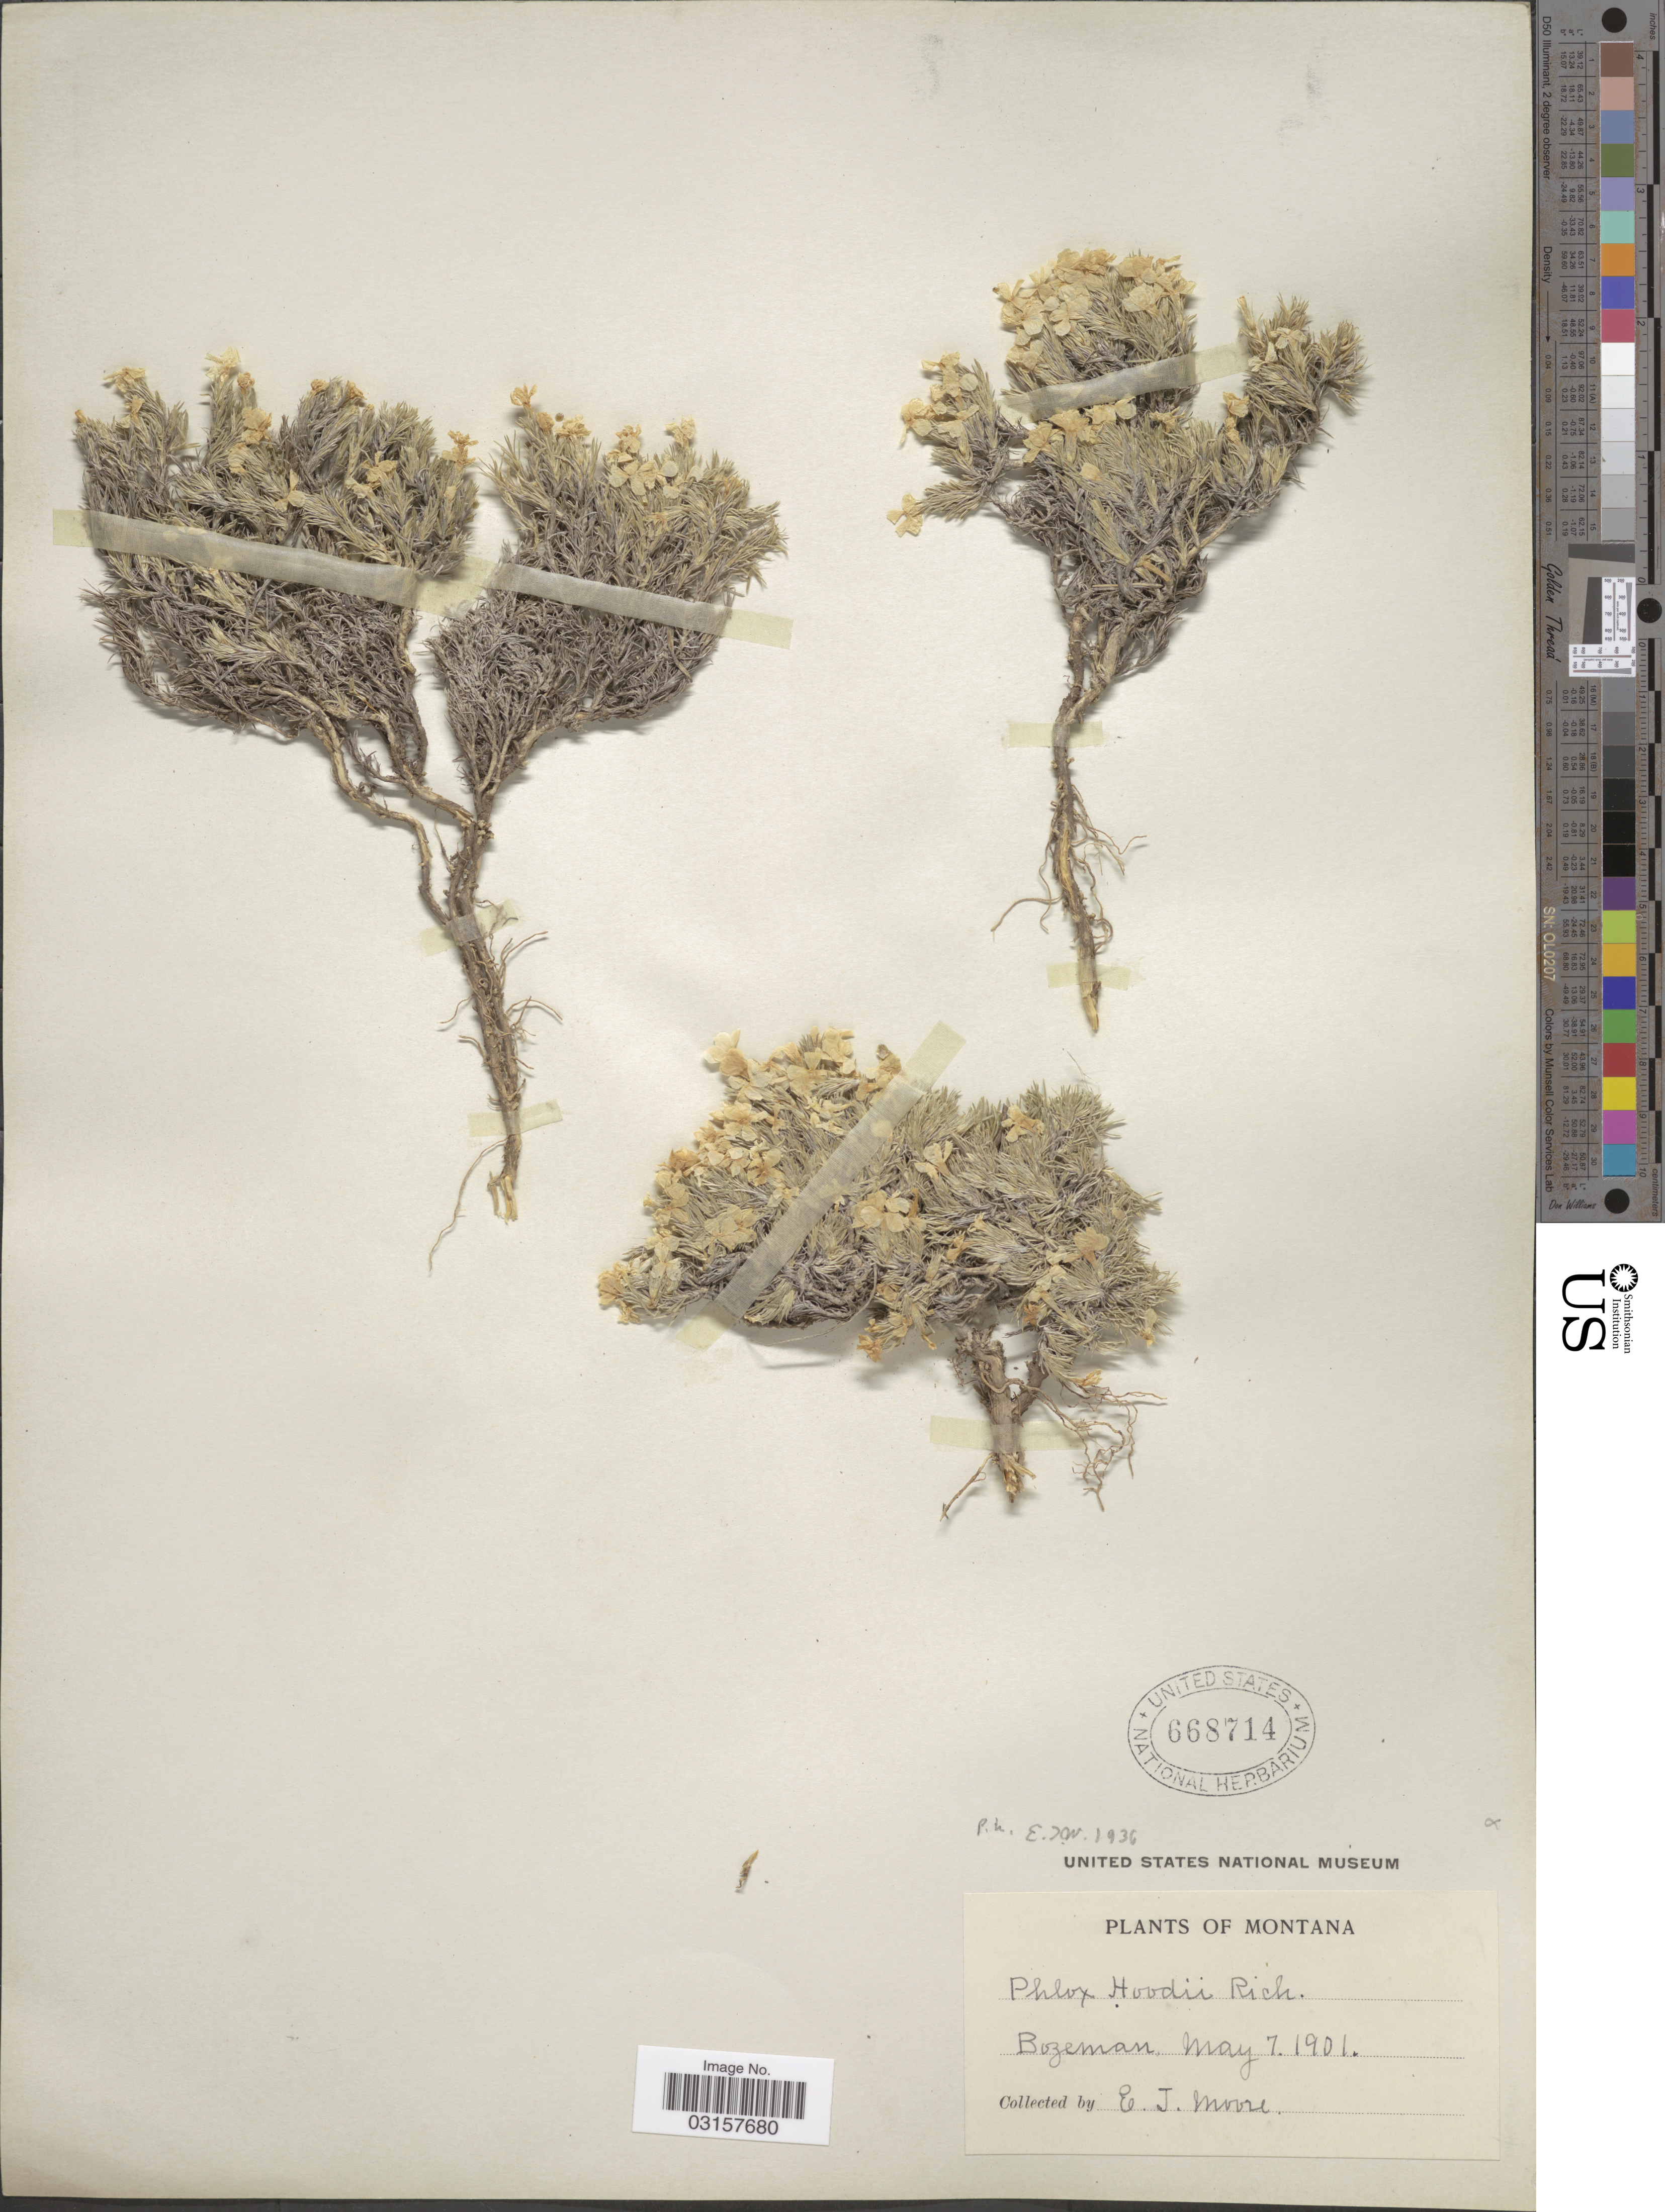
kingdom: Plantae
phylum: Tracheophyta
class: Magnoliopsida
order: Ericales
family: Polemoniaceae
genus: Phlox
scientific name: Phlox hoodii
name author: Richardson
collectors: E. Moore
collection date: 1901-05-07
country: United States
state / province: Montana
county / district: Gallatin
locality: Bozeman.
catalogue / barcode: US 668714